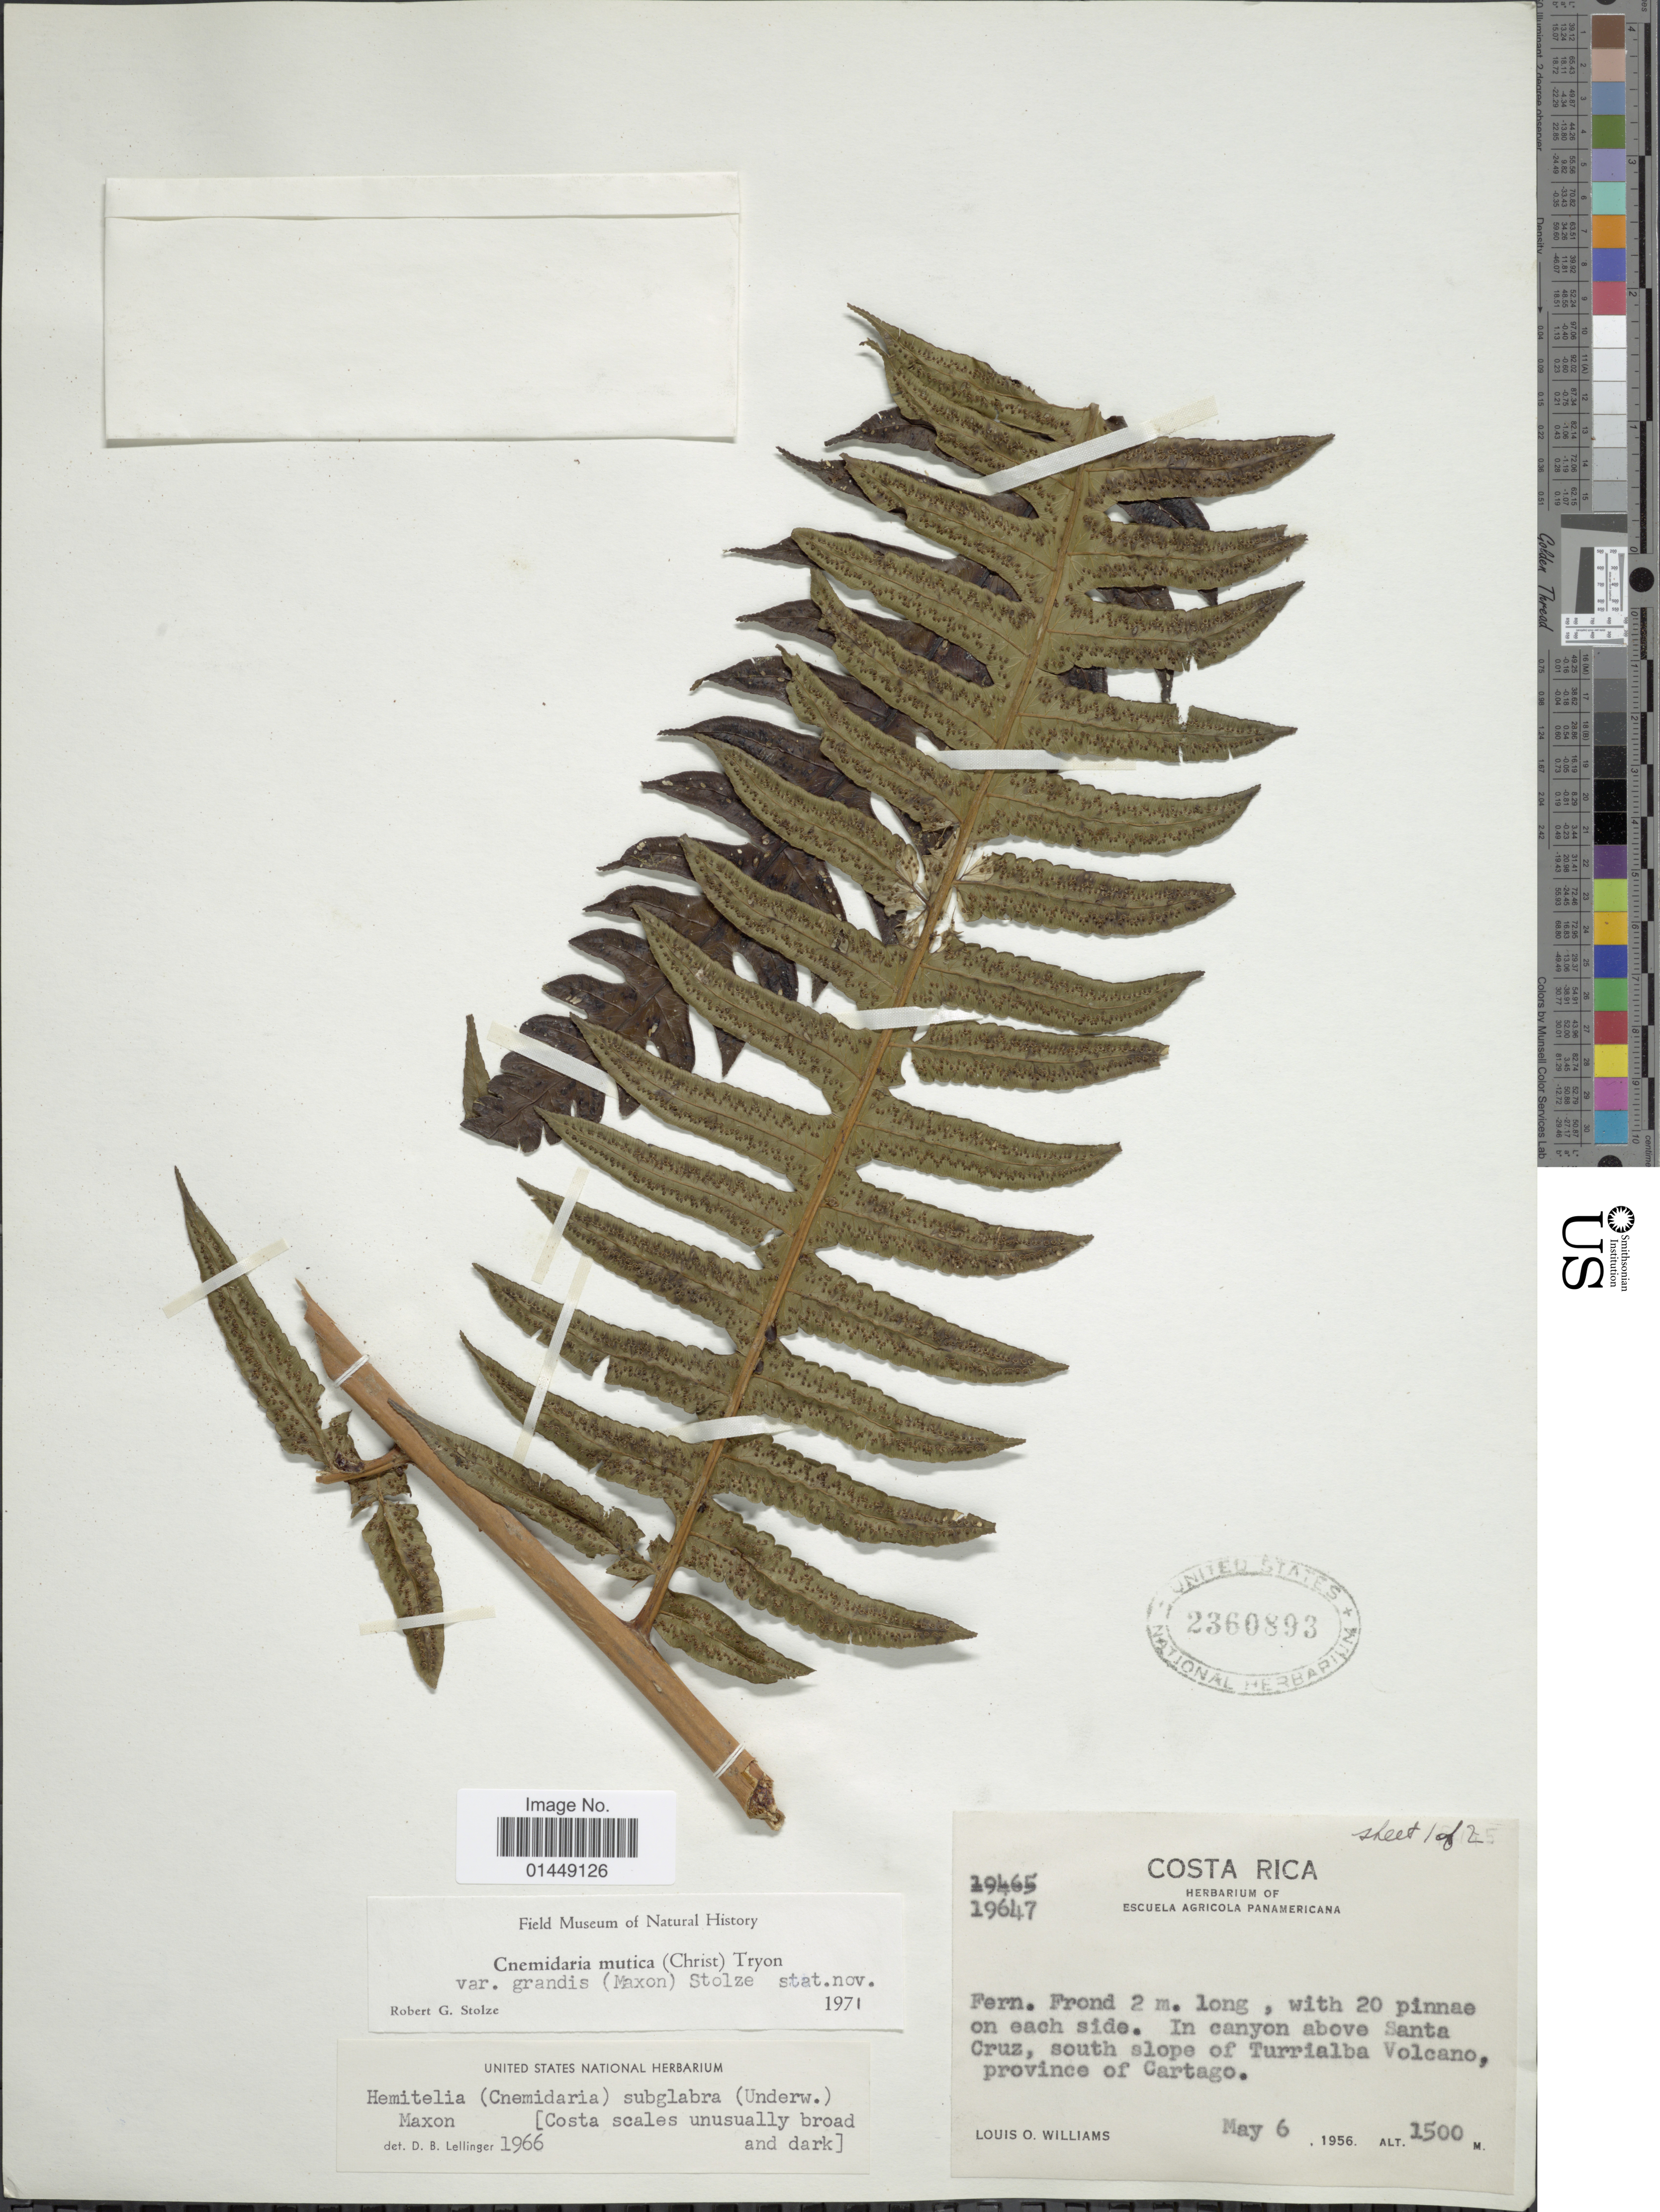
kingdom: Plantae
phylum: Tracheophyta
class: Polypodiopsida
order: Cyatheales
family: Cyatheaceae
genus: Cyathea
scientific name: Cyathea mutica var. grandis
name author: (Maxon) Lehnert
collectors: L. O. Williams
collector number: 19647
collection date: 1956-05-06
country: Costa Rica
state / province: Cartago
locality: In canyon above Santa Cruz, south slope of Turrialba Volcano, province of Cartago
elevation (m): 1500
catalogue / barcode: US 2360893